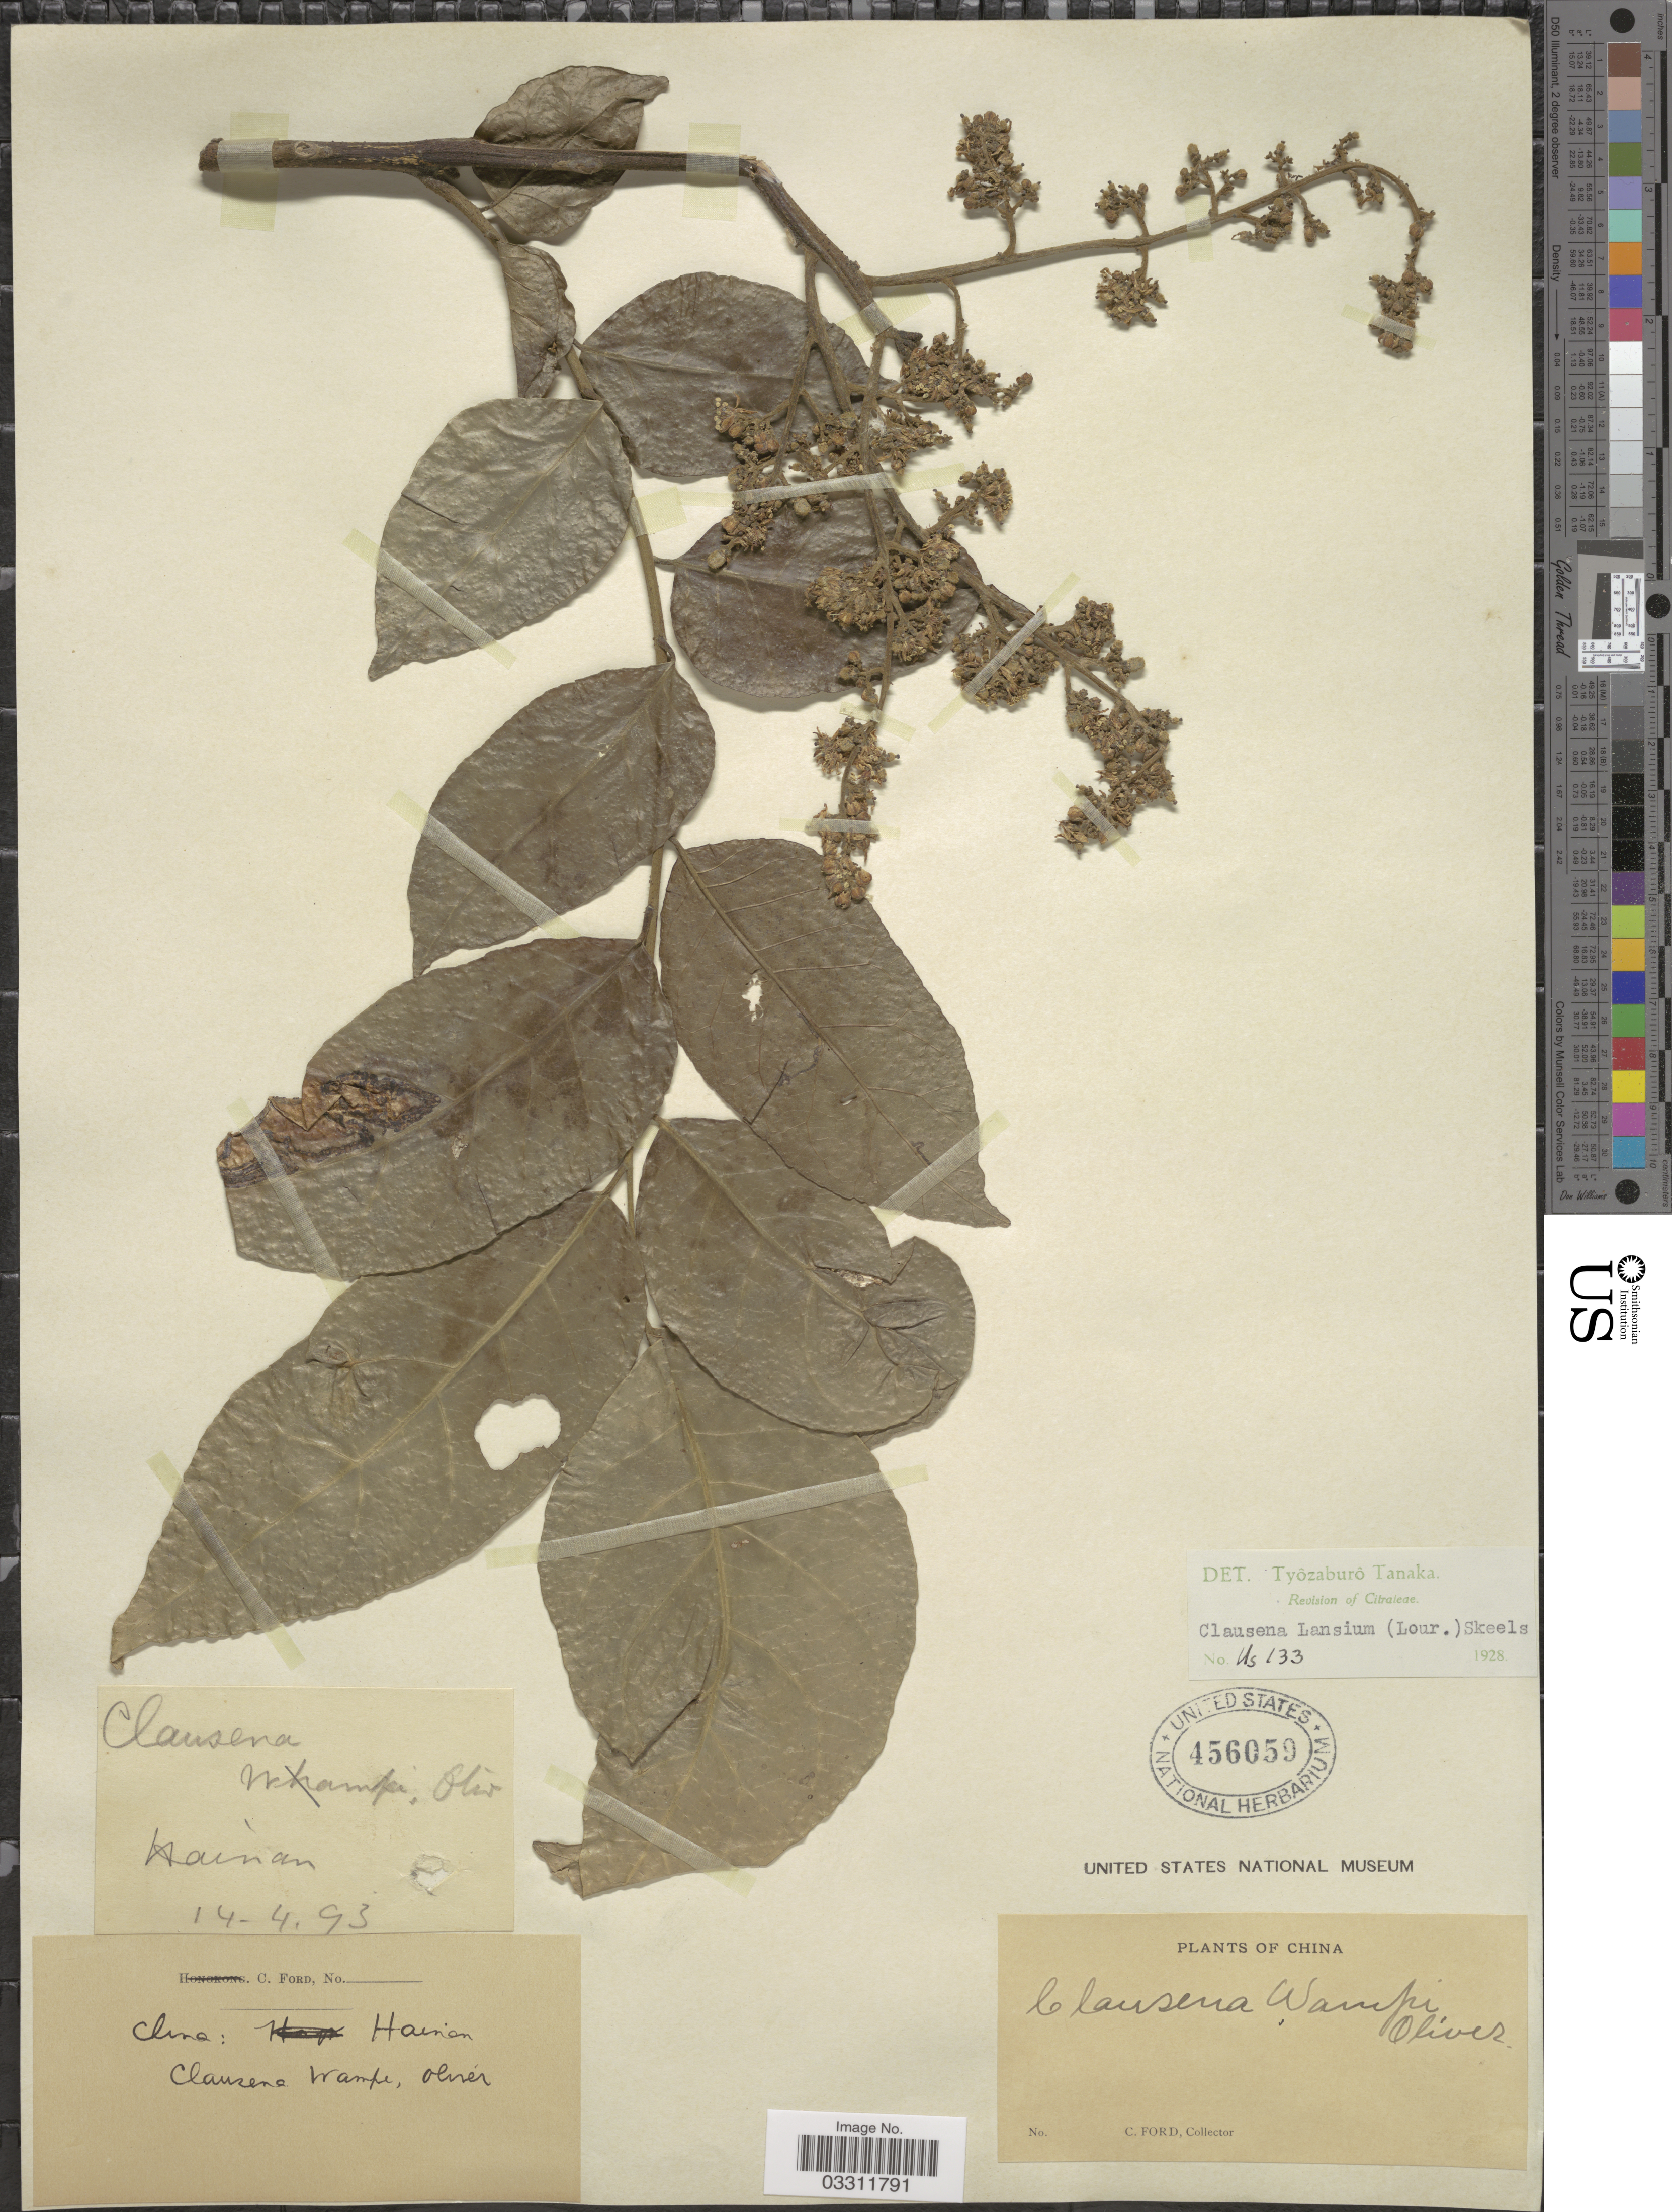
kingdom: Plantae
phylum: Tracheophyta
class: Magnoliopsida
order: Sapindales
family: Rutaceae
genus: Clausena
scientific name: Clausena lansium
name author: (Lour.) Skeels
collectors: C. Ford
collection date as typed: Transcribed d/m/y: 14/4/93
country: China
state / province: Hainan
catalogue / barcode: US 456059